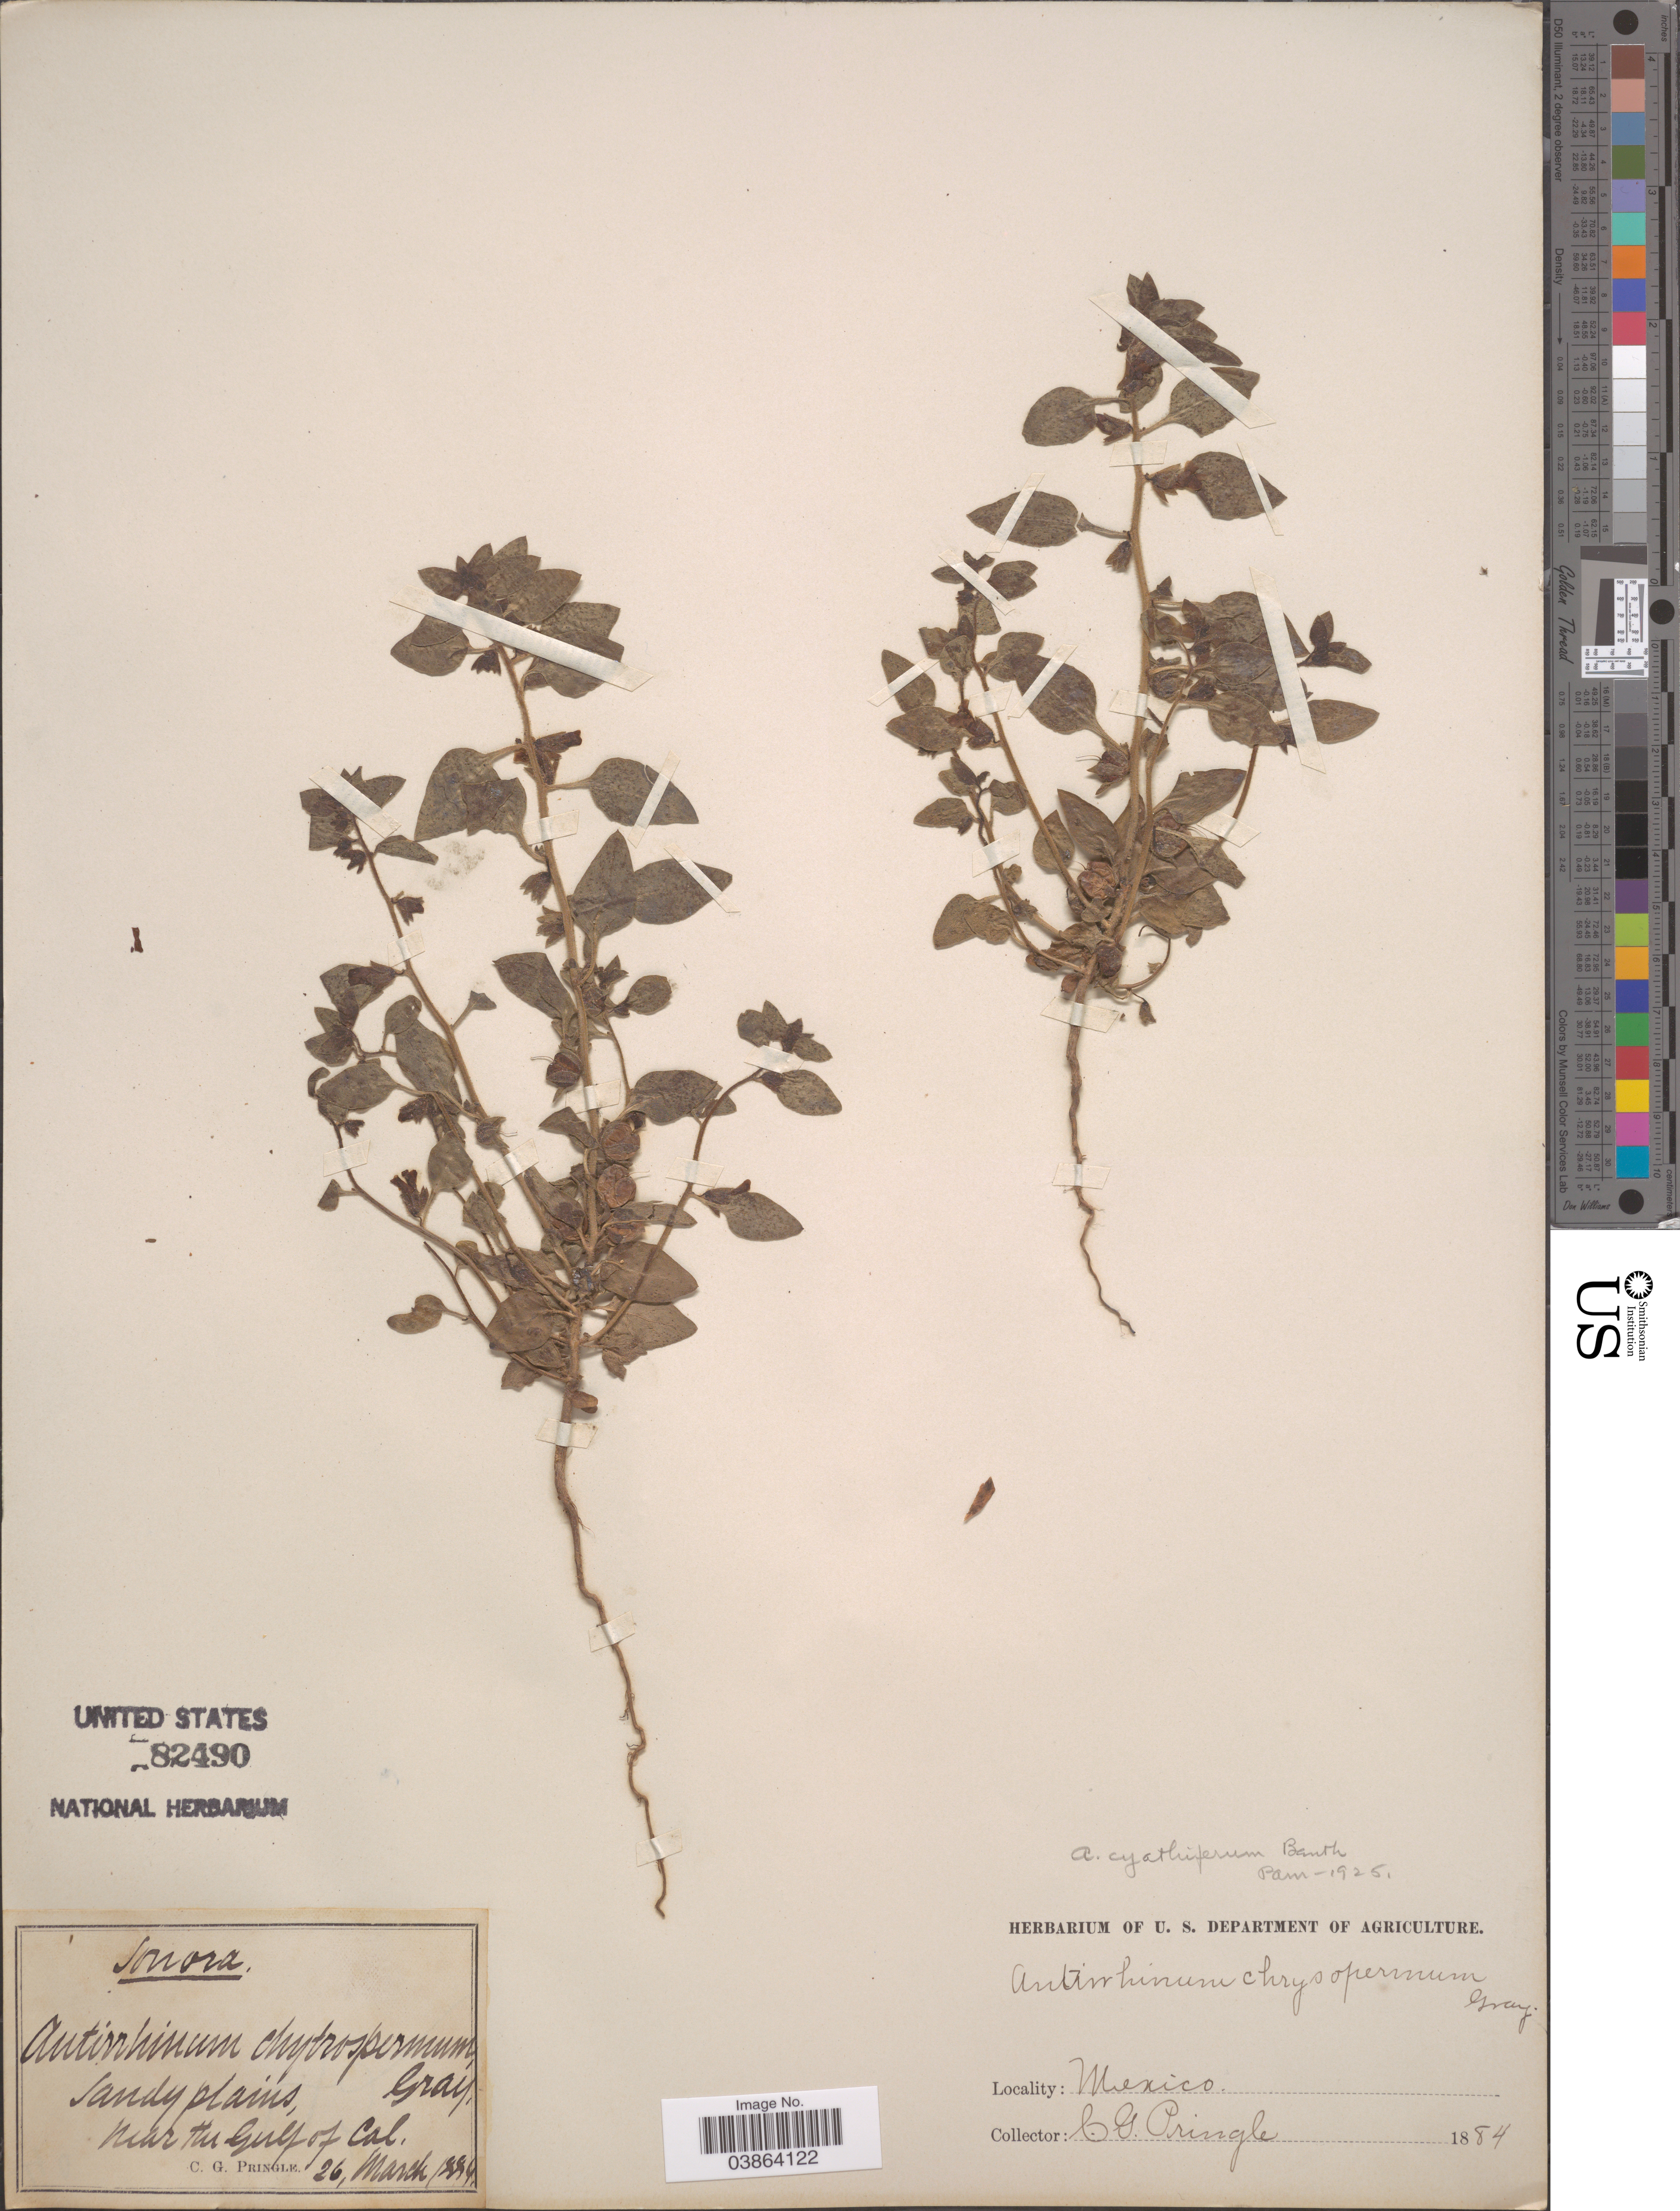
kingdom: Plantae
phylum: Tracheophyta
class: Magnoliopsida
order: Lamiales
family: Plantaginaceae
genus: Pseudorontium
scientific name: Pseudorontium cyathiferum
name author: (Benth.) Rothm.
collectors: C. G. Pringle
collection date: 1884-03-26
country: Mexico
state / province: Sonora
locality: Sandy plains, near the gulf of Cal.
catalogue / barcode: US 82490